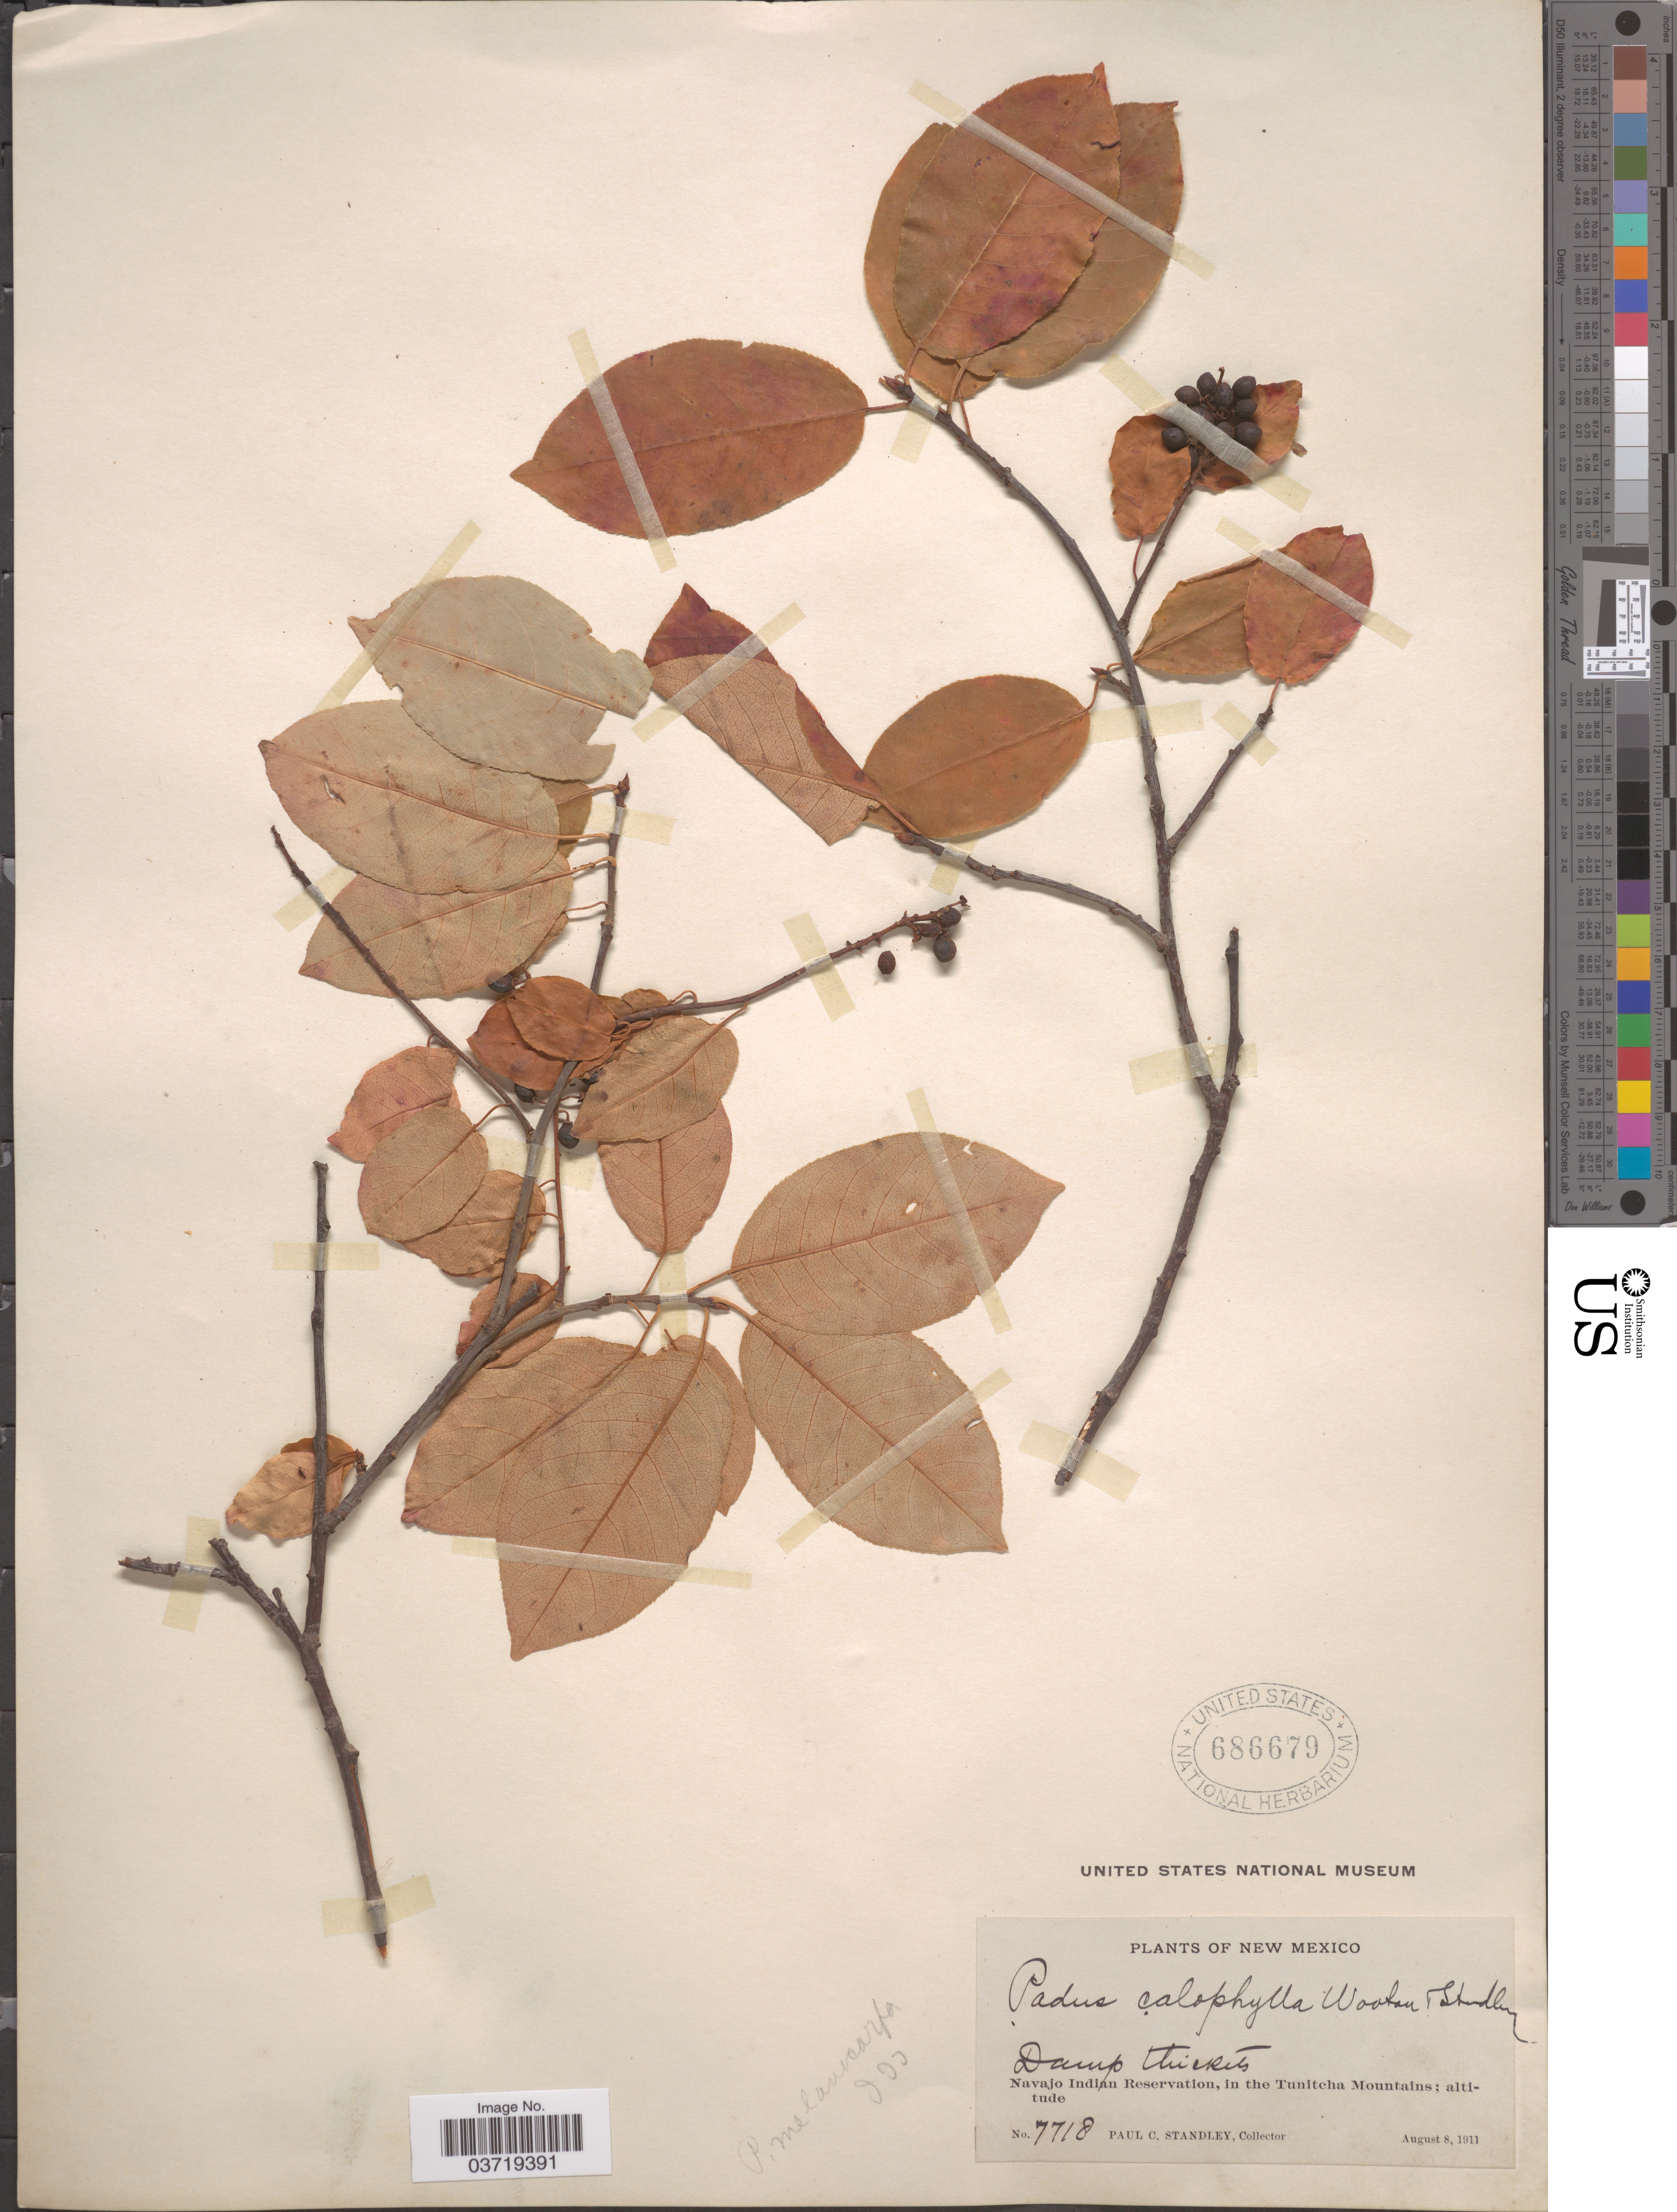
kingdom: Plantae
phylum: Tracheophyta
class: Magnoliopsida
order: Rosales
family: Rosaceae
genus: Prunus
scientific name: Prunus virginiana var. demissa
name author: (Nutt.) Torr.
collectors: P. C. Standley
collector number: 7718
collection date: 1911-08-08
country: United States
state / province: New Mexico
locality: Navajo Indian Reservation, in the Tunitcha Mountains.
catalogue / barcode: US 686679